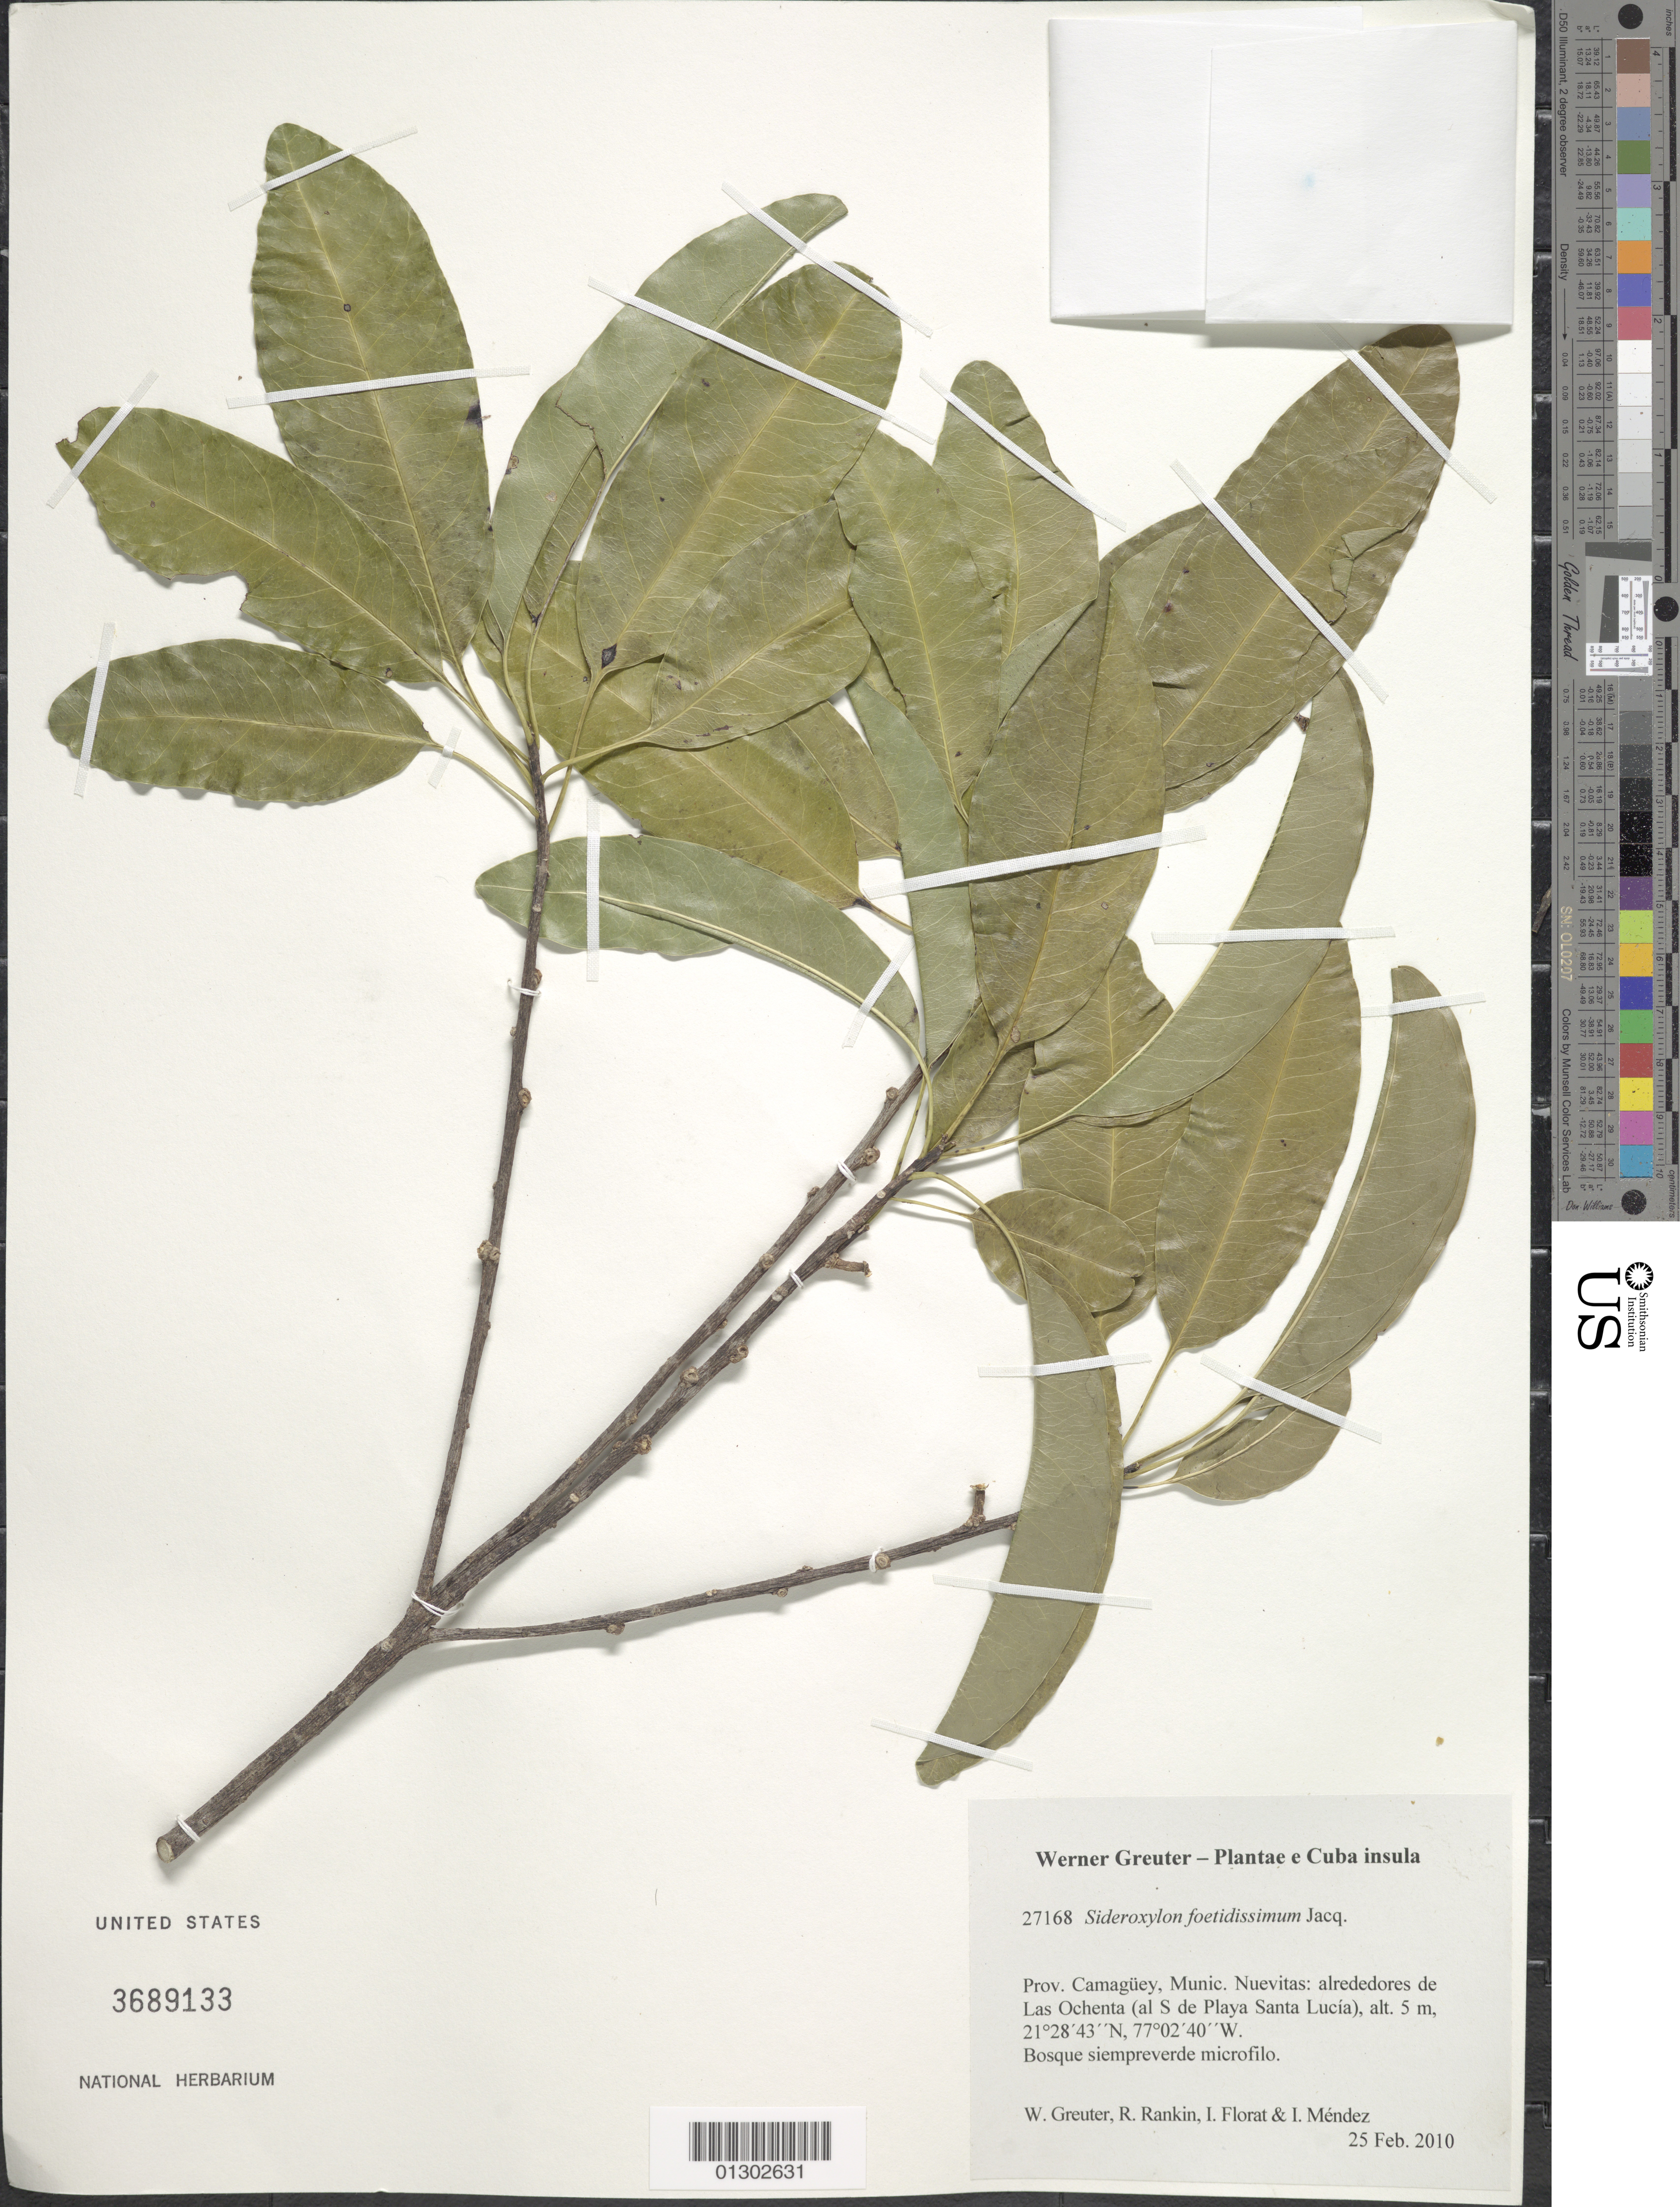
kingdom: Plantae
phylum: Tracheophyta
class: Magnoliopsida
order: Ericales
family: Sapotaceae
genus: Sideroxylon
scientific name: Sideroxylon foetidissimum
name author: Jacq.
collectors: W. R. Greuter, R. Rankin Rodriguez, I. Florat & I. Méndez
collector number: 27168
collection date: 2010-02-25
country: Cuba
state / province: Camagüey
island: Cuba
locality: Munic. Nuevitas: alrededores de Las Ochenta (al S de Playa Santa Lucía).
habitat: Bosque siempreverde microfilo.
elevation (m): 5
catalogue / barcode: US 3689133